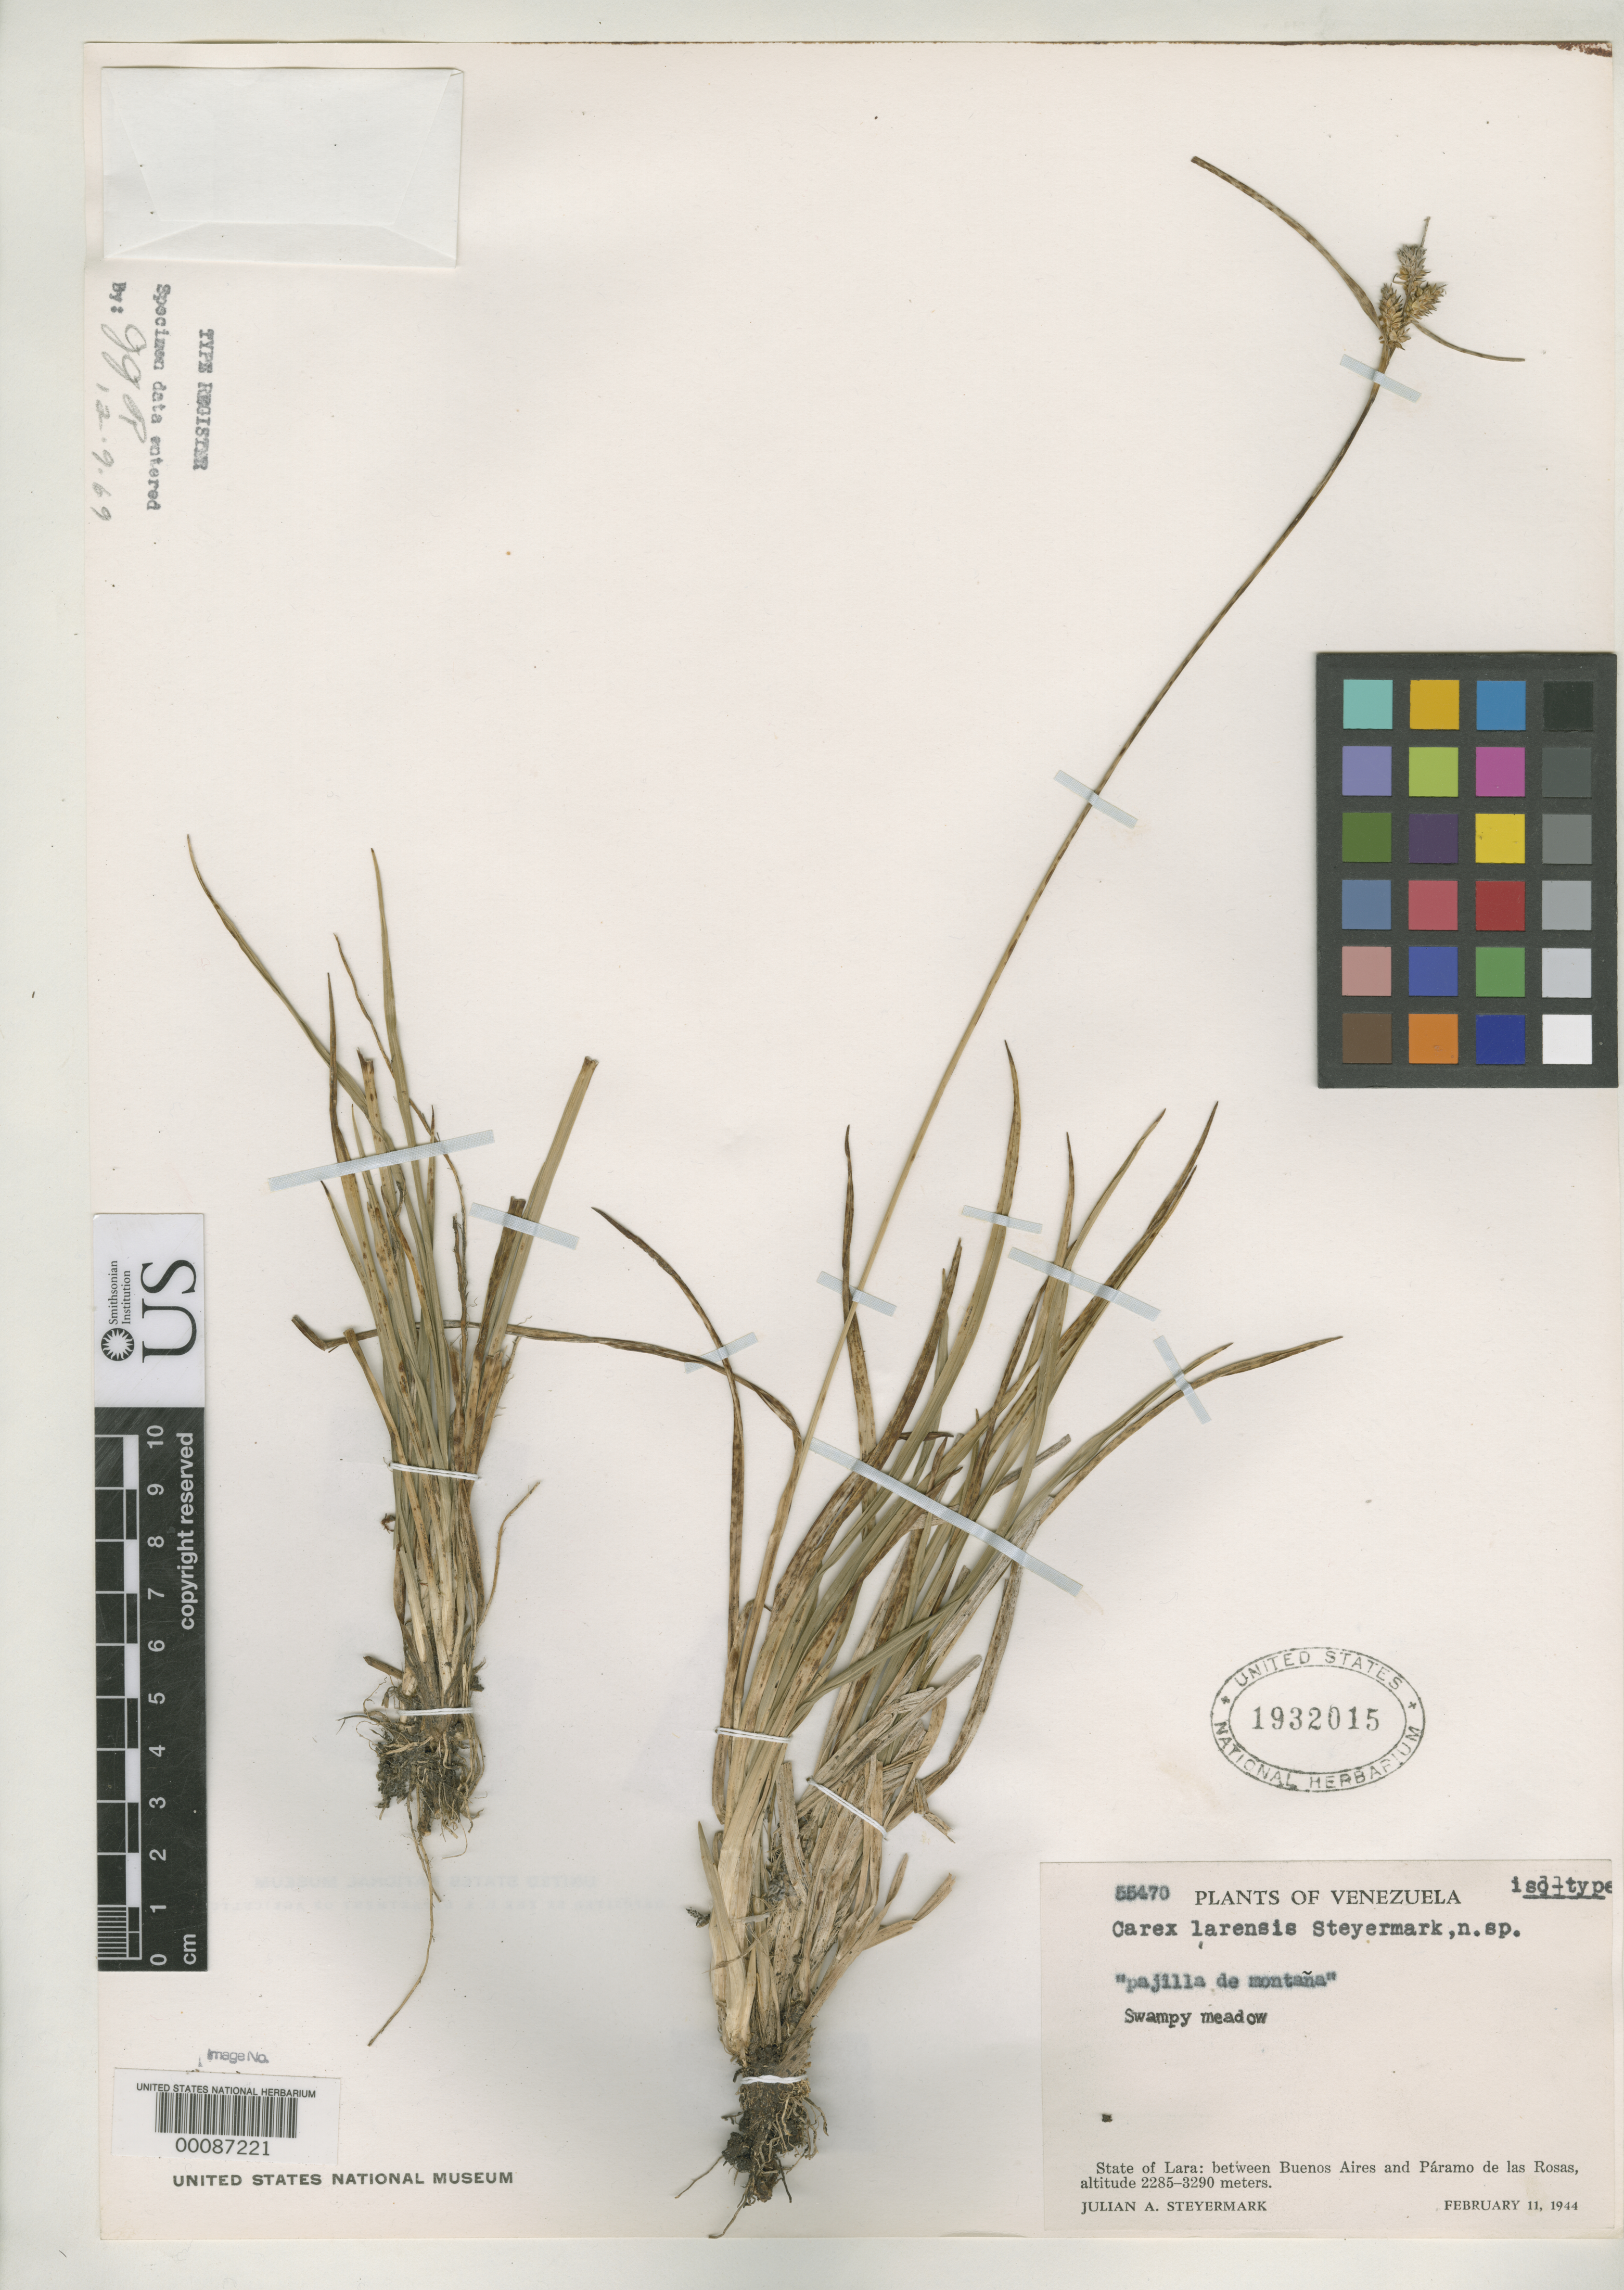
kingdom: Plantae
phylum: Tracheophyta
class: Liliopsida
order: Poales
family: Cyperaceae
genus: Carex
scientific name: Carex larensis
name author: Steyerm.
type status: Isotype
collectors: J. Steyermark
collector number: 55470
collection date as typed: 11 Feb 1944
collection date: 1944-02-11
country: Venezuela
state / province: Lara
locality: Between Buenos Aires & Paramo de Los Rosas.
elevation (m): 2285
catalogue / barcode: US 1932015